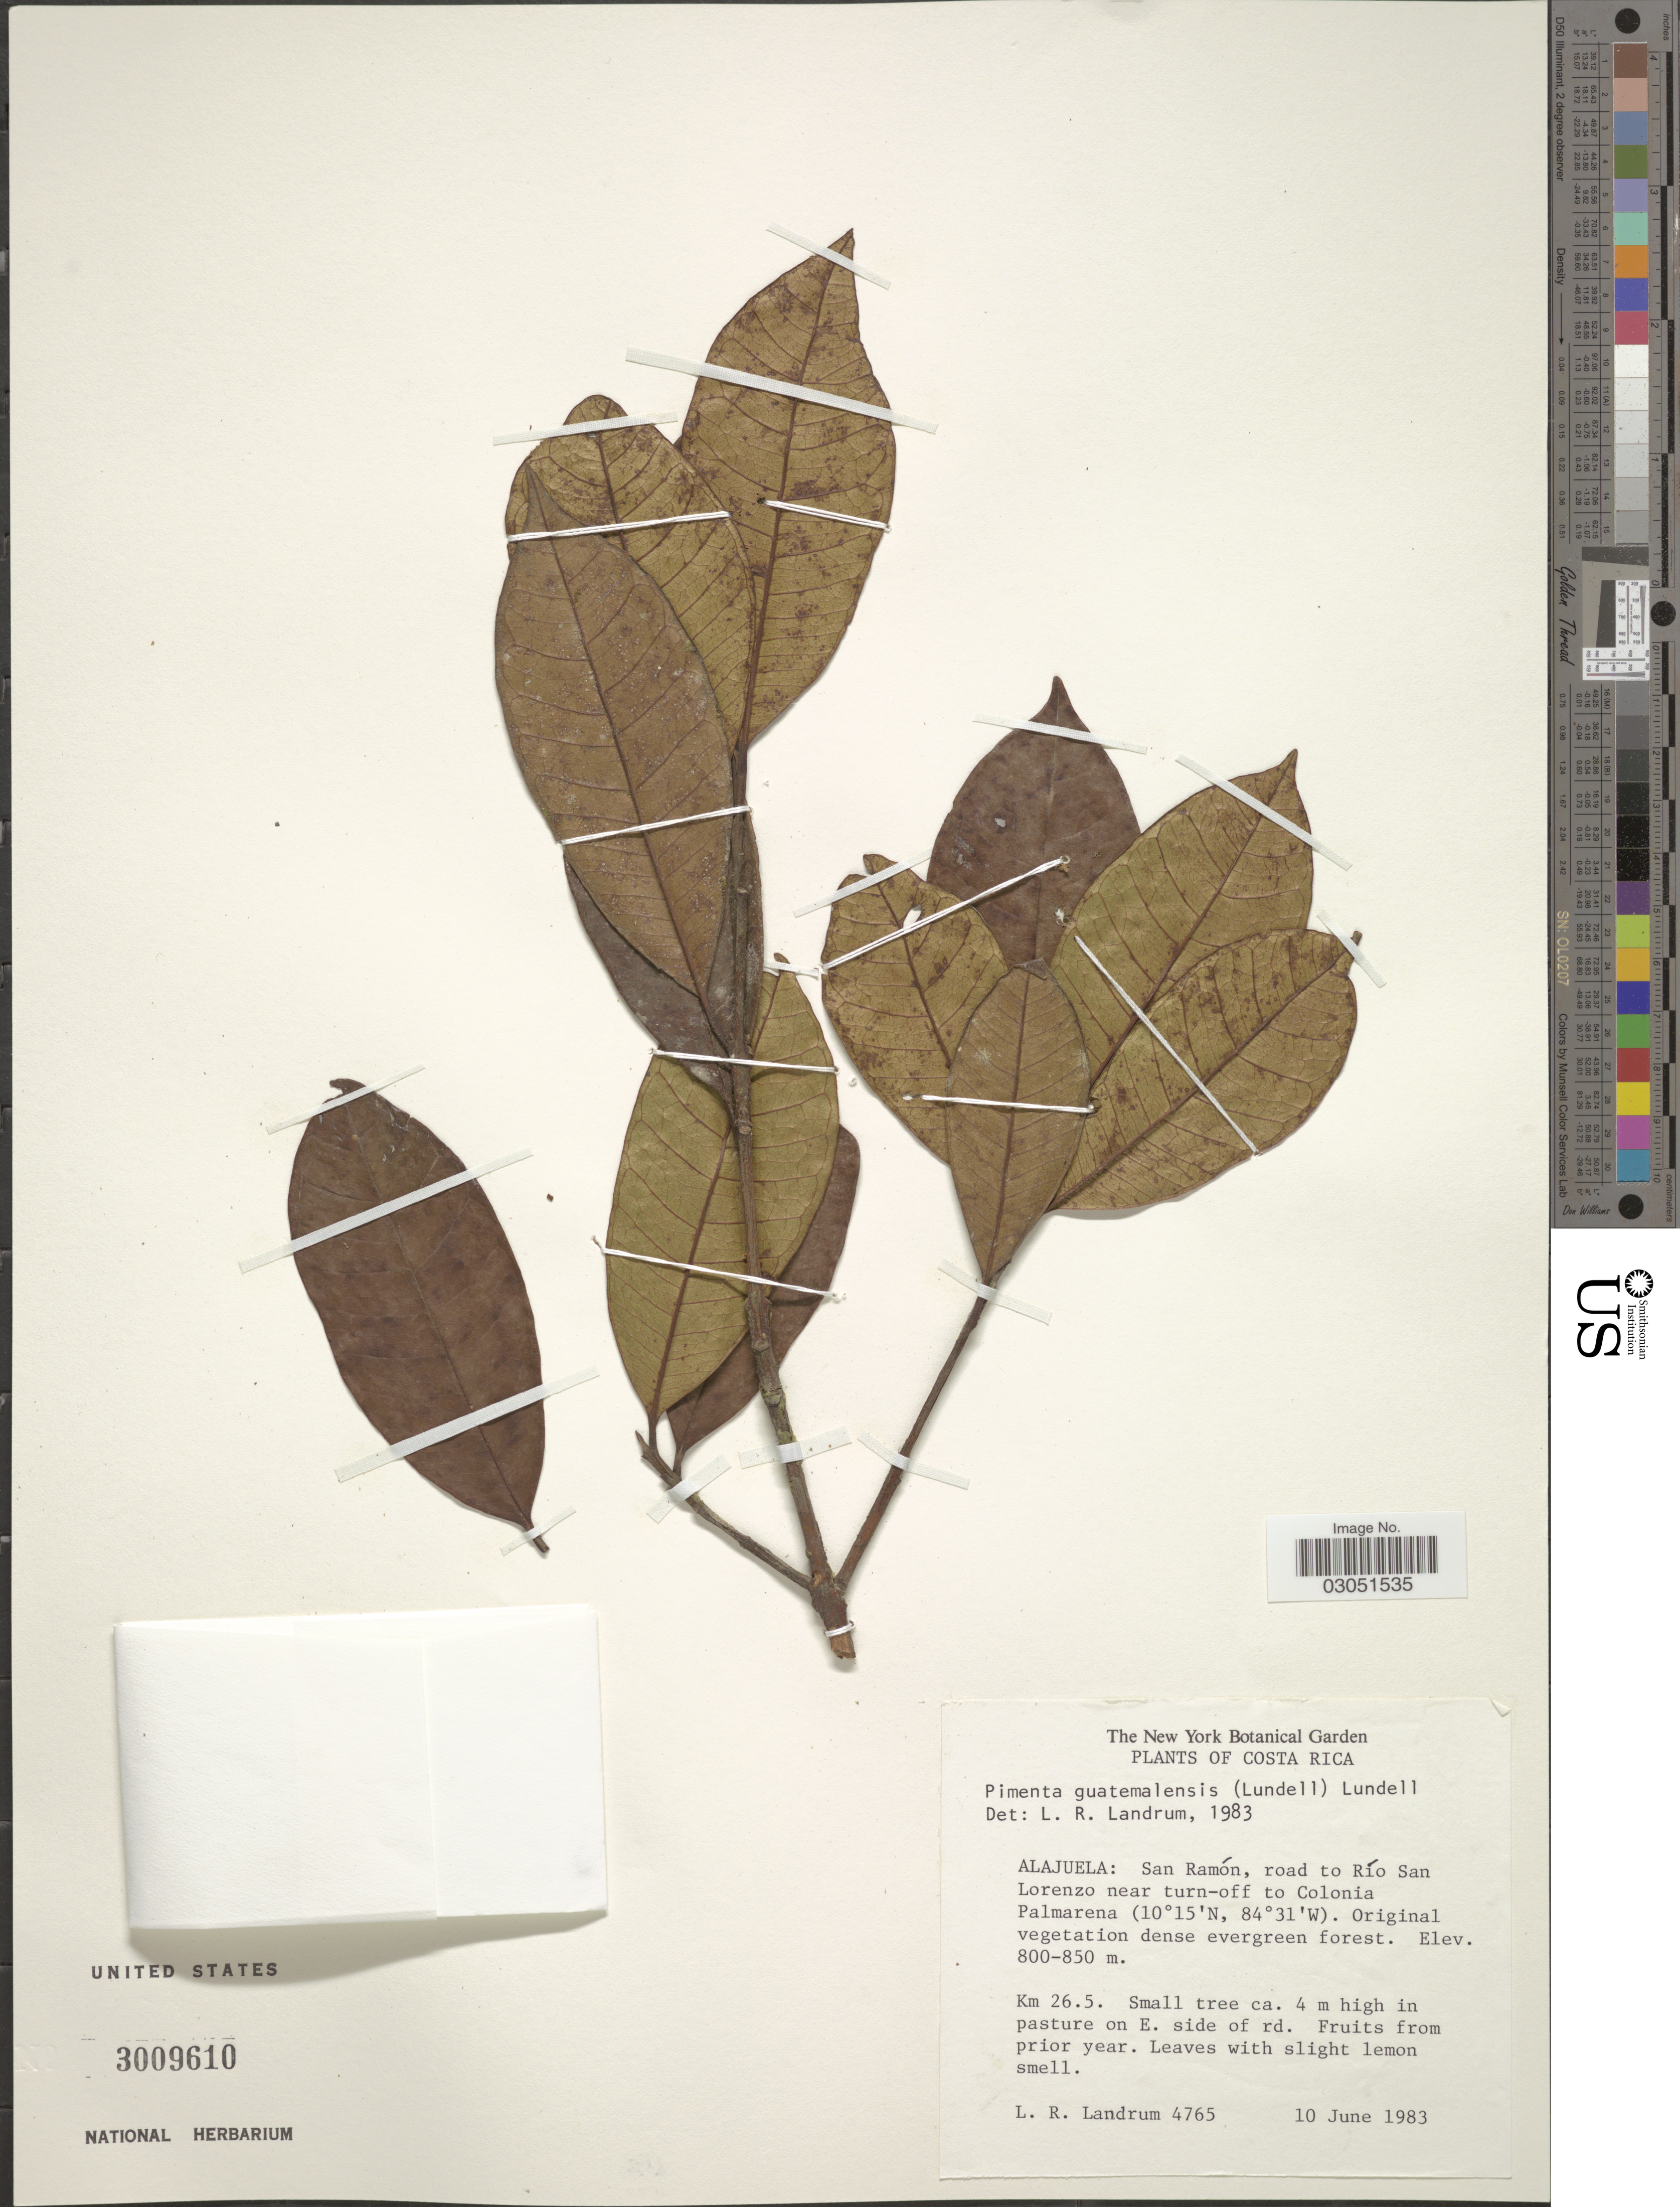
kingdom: Plantae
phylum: Tracheophyta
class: Magnoliopsida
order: Myrtales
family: Myrtaceae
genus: Pimenta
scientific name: Pimenta guatemalensis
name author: (Lundell) Lundell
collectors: L. R. Landrum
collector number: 4765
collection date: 1983-06-10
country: Costa Rica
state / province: Alajuela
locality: San Ramón, road to Río San Lorenzo near turn-off to Colonia Palmarena.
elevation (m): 800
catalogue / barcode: US 3009610